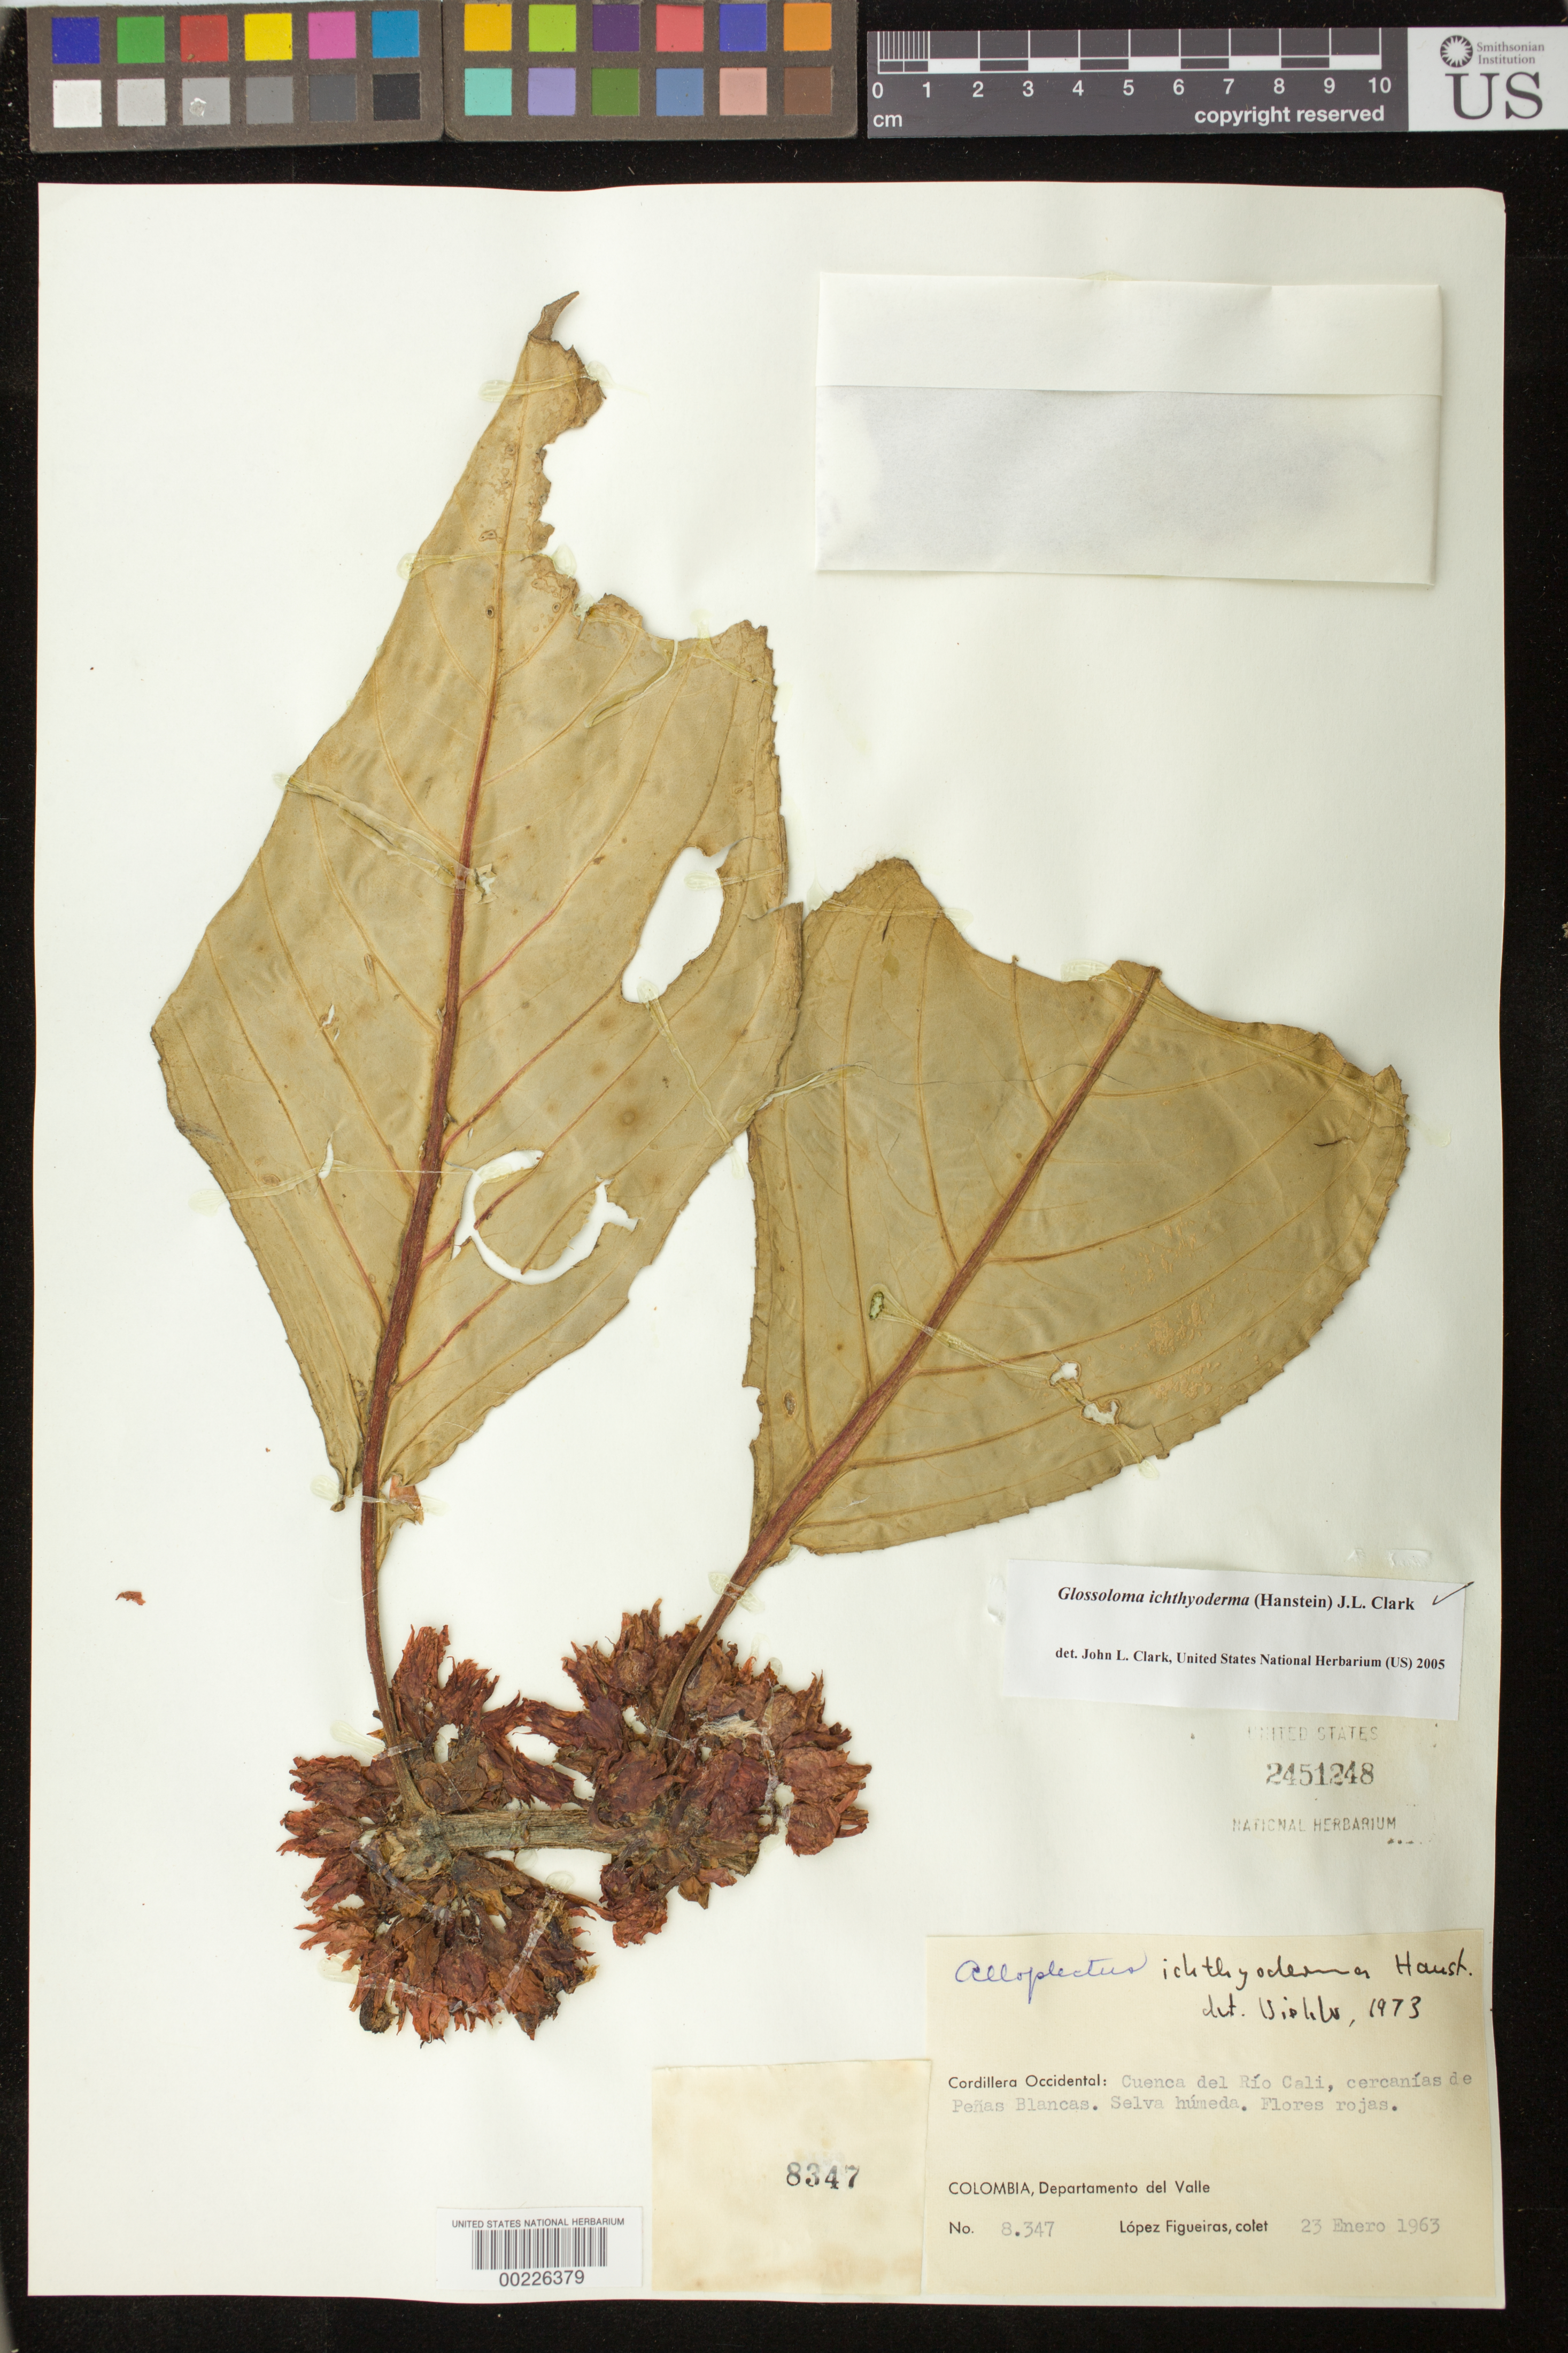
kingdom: Plantae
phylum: Tracheophyta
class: Magnoliopsida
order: Lamiales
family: Gesneriaceae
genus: Glossoloma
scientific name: Glossoloma ichthyoderma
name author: (Hanst.) J.L. Clark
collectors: M. López Figueiras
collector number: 8347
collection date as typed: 23 Jan 1963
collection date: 1963-01-23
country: Colombia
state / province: Valle del Cauca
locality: Cordillera Occidental, basin of Rio Cali, chief city of Penas Blancas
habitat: Humid forest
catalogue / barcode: US 2451248